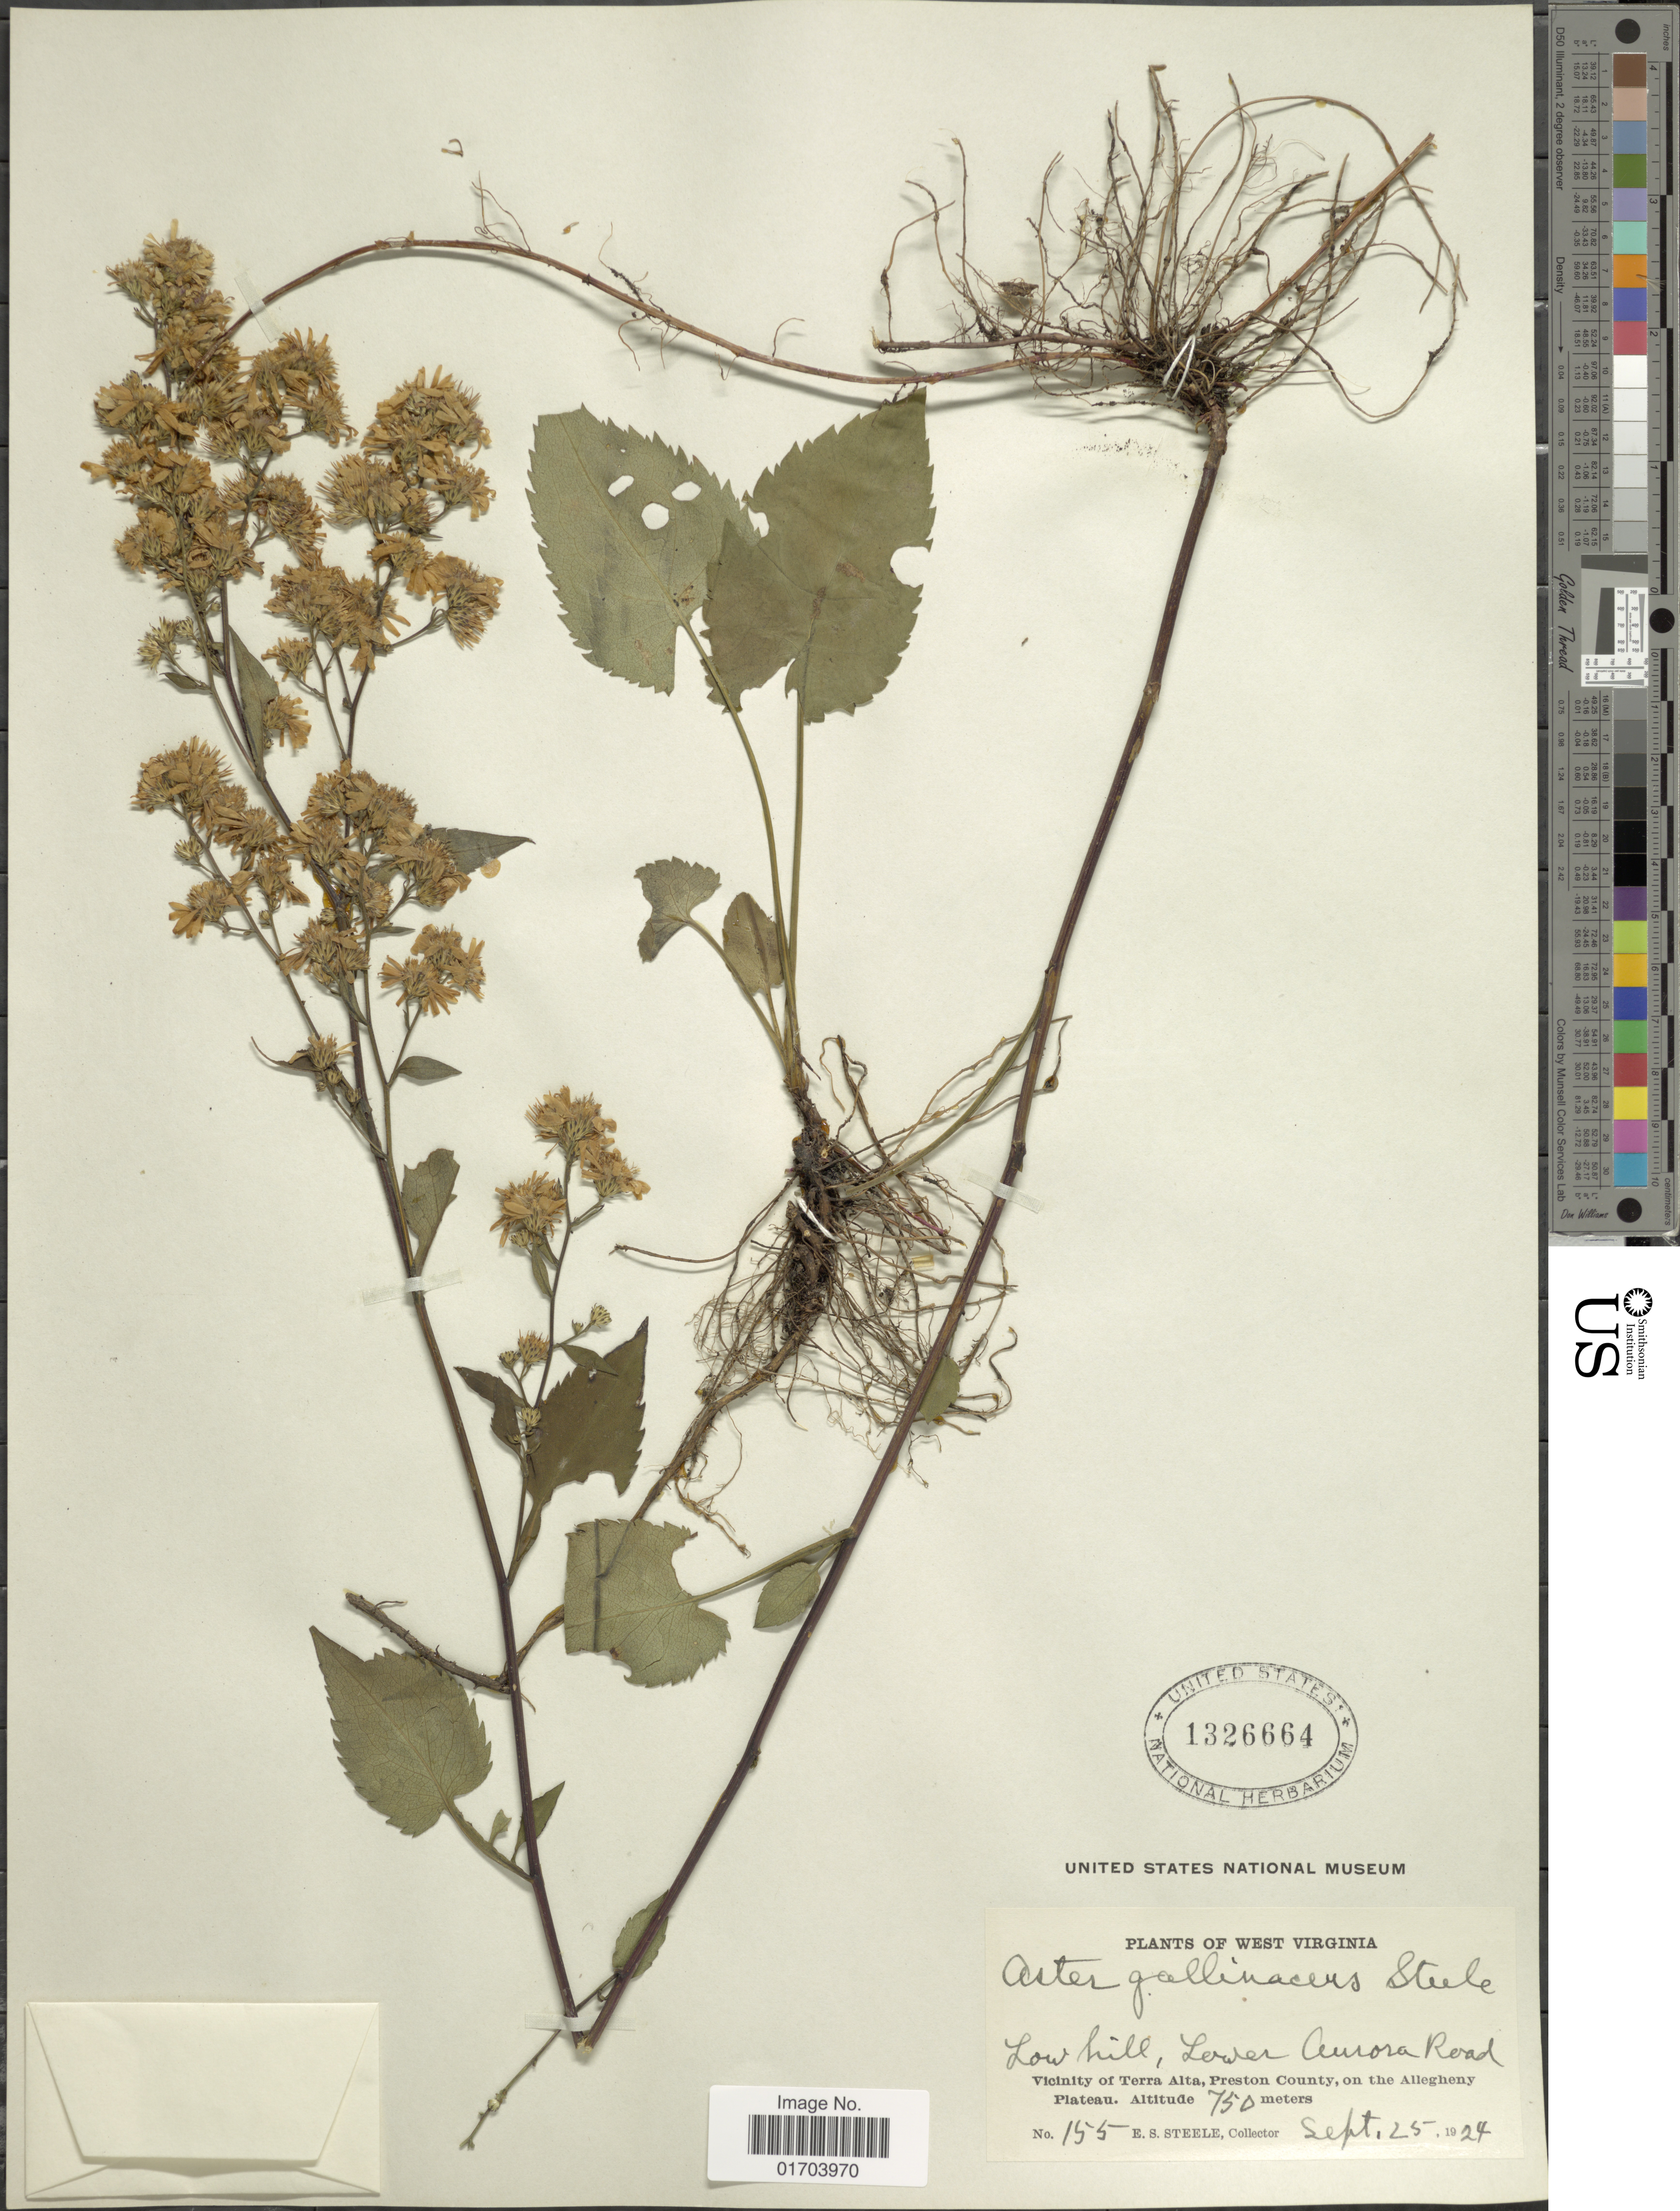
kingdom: Plantae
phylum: Tracheophyta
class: Magnoliopsida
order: Asterales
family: Asteraceae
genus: Aster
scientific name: Aster gallinaceus E.S. Steele sp. nov. ined.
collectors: E. Steele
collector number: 155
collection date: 1924-09-25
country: United States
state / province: West Virginia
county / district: Preston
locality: Low hill, lower Aurora Road, Vicinity of Terra Alta, Preston County, on the Allegheny Plateau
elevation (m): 750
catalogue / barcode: US 1326664